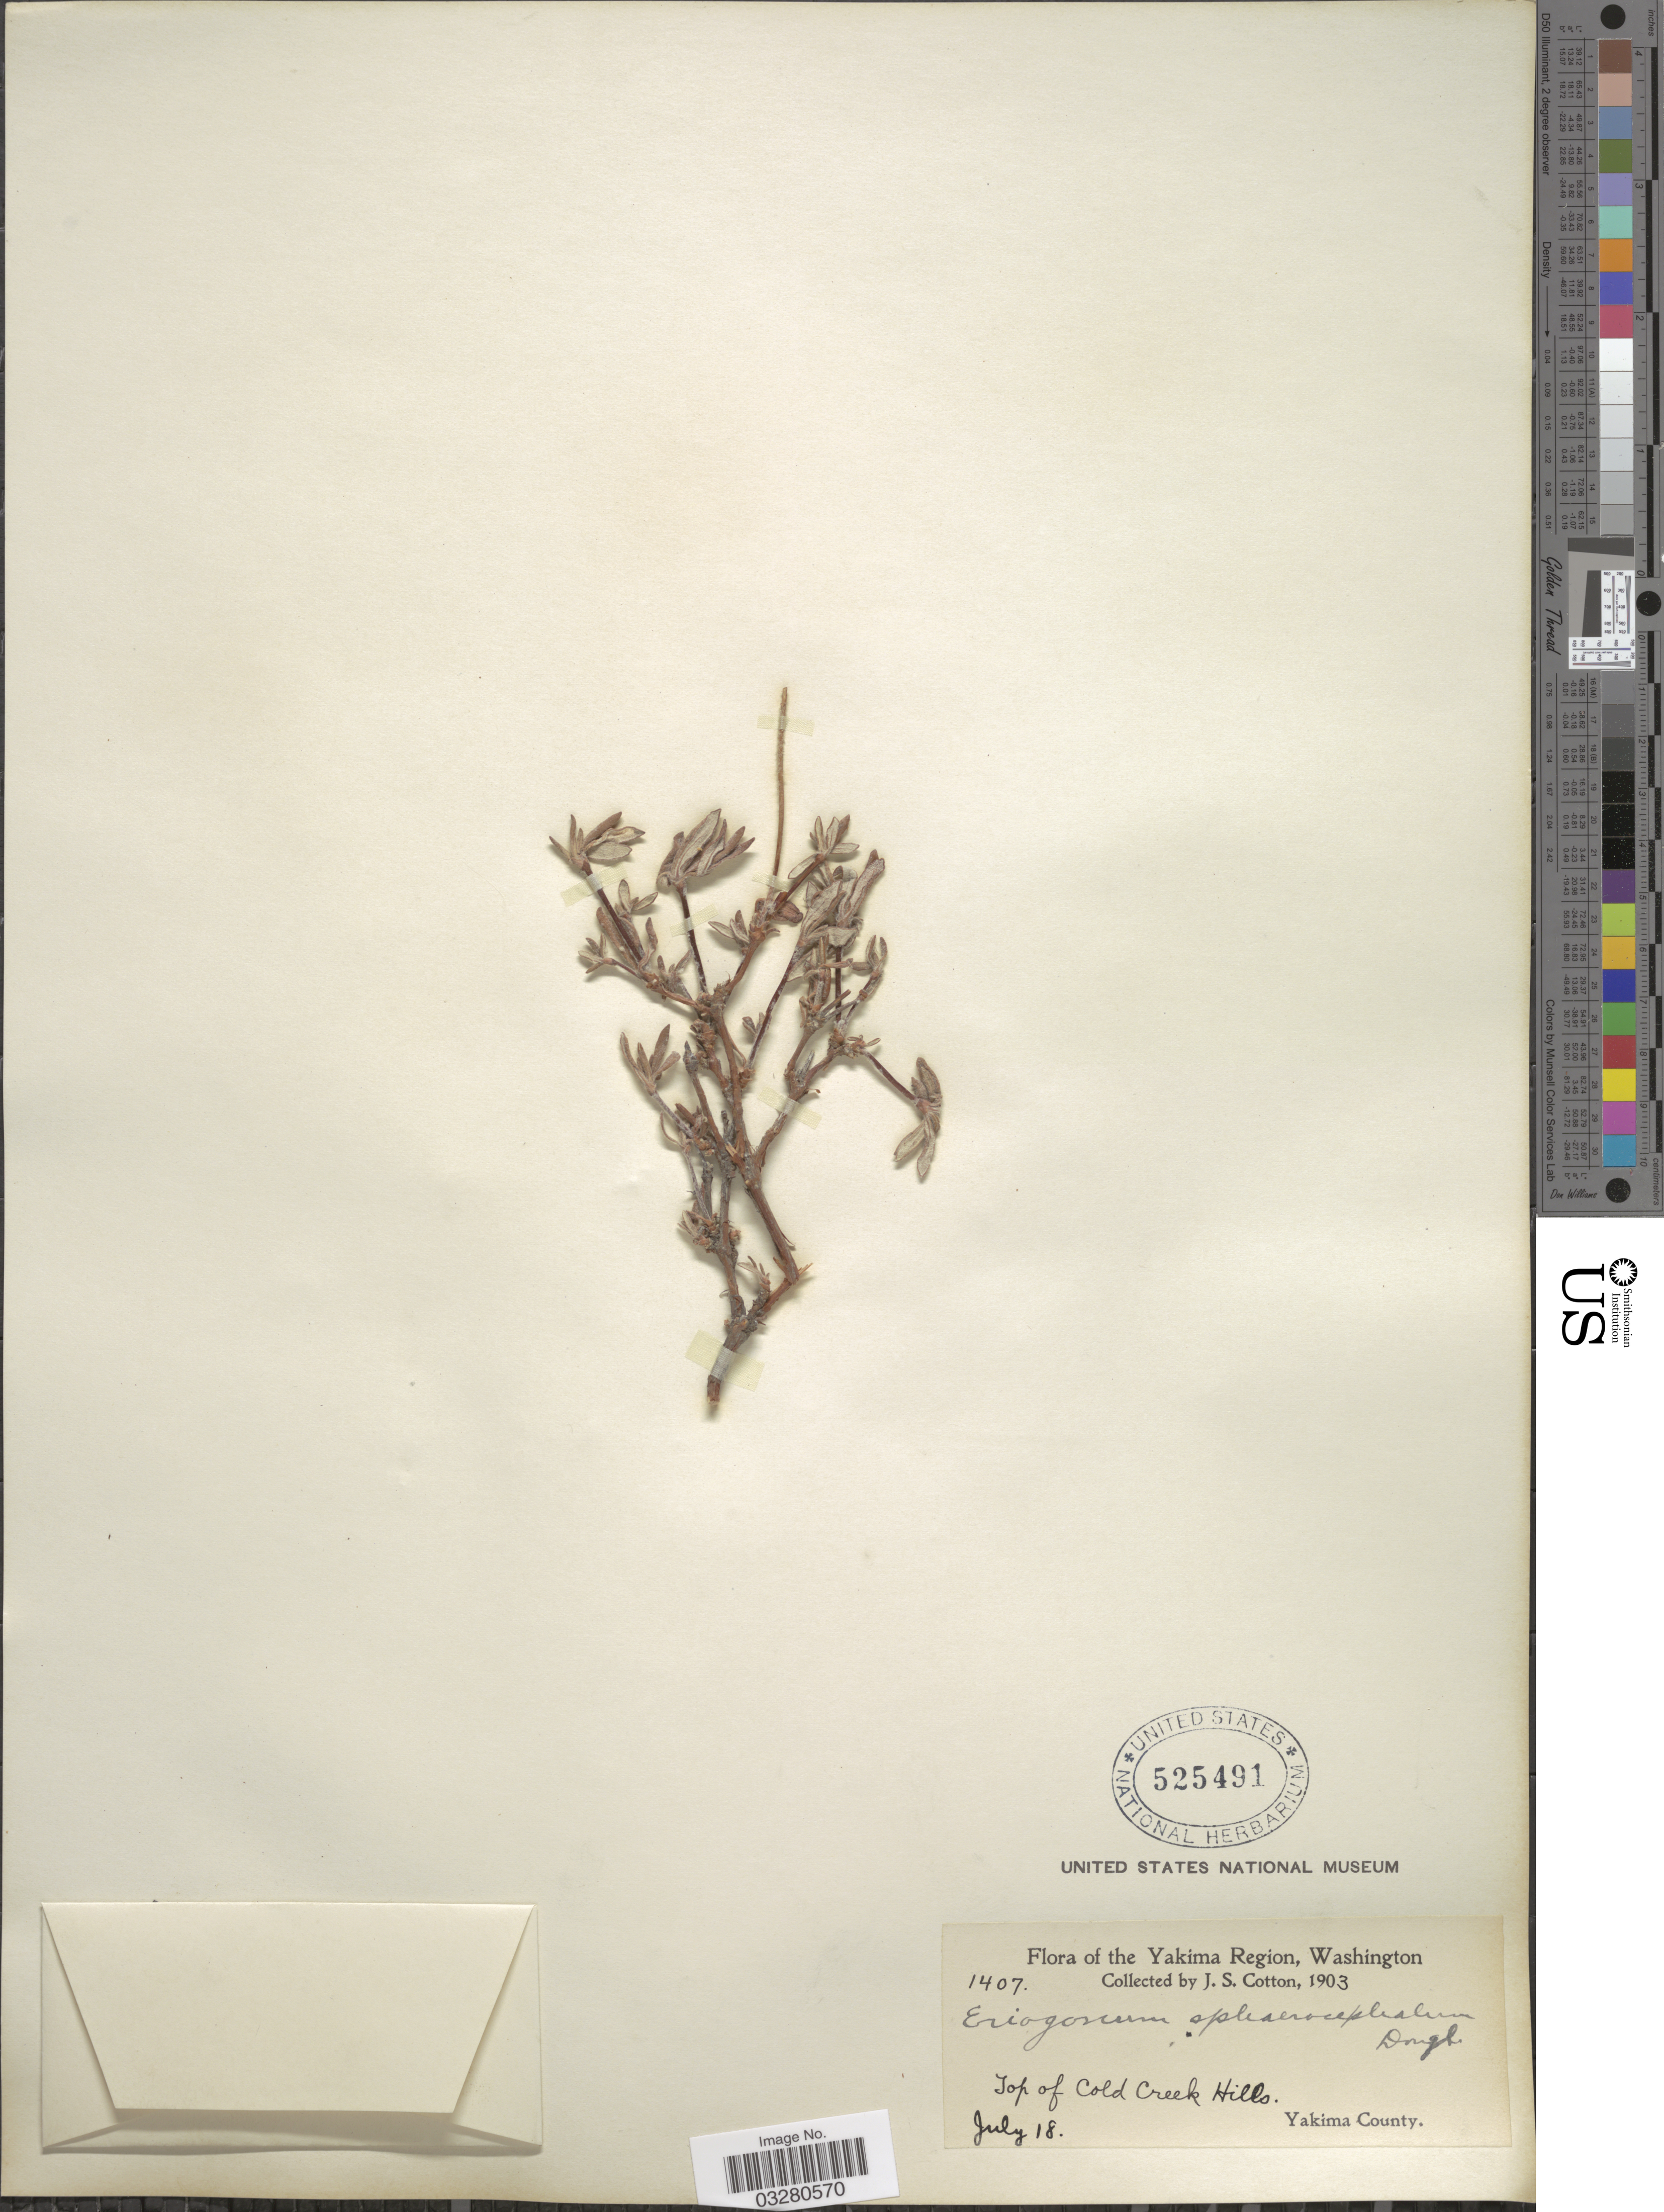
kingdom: Plantae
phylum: Tracheophyta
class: Magnoliopsida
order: Caryophyllales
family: Polygonaceae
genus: Eriogonum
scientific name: Eriogonum sphaerocephalum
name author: Benth. & Douglas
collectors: J. S. Cotton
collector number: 1407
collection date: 1903-07-18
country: United States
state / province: Washington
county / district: Yakima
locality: The Yakima region. Top of Cold Creek Hills. Yakima County.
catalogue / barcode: US 525491